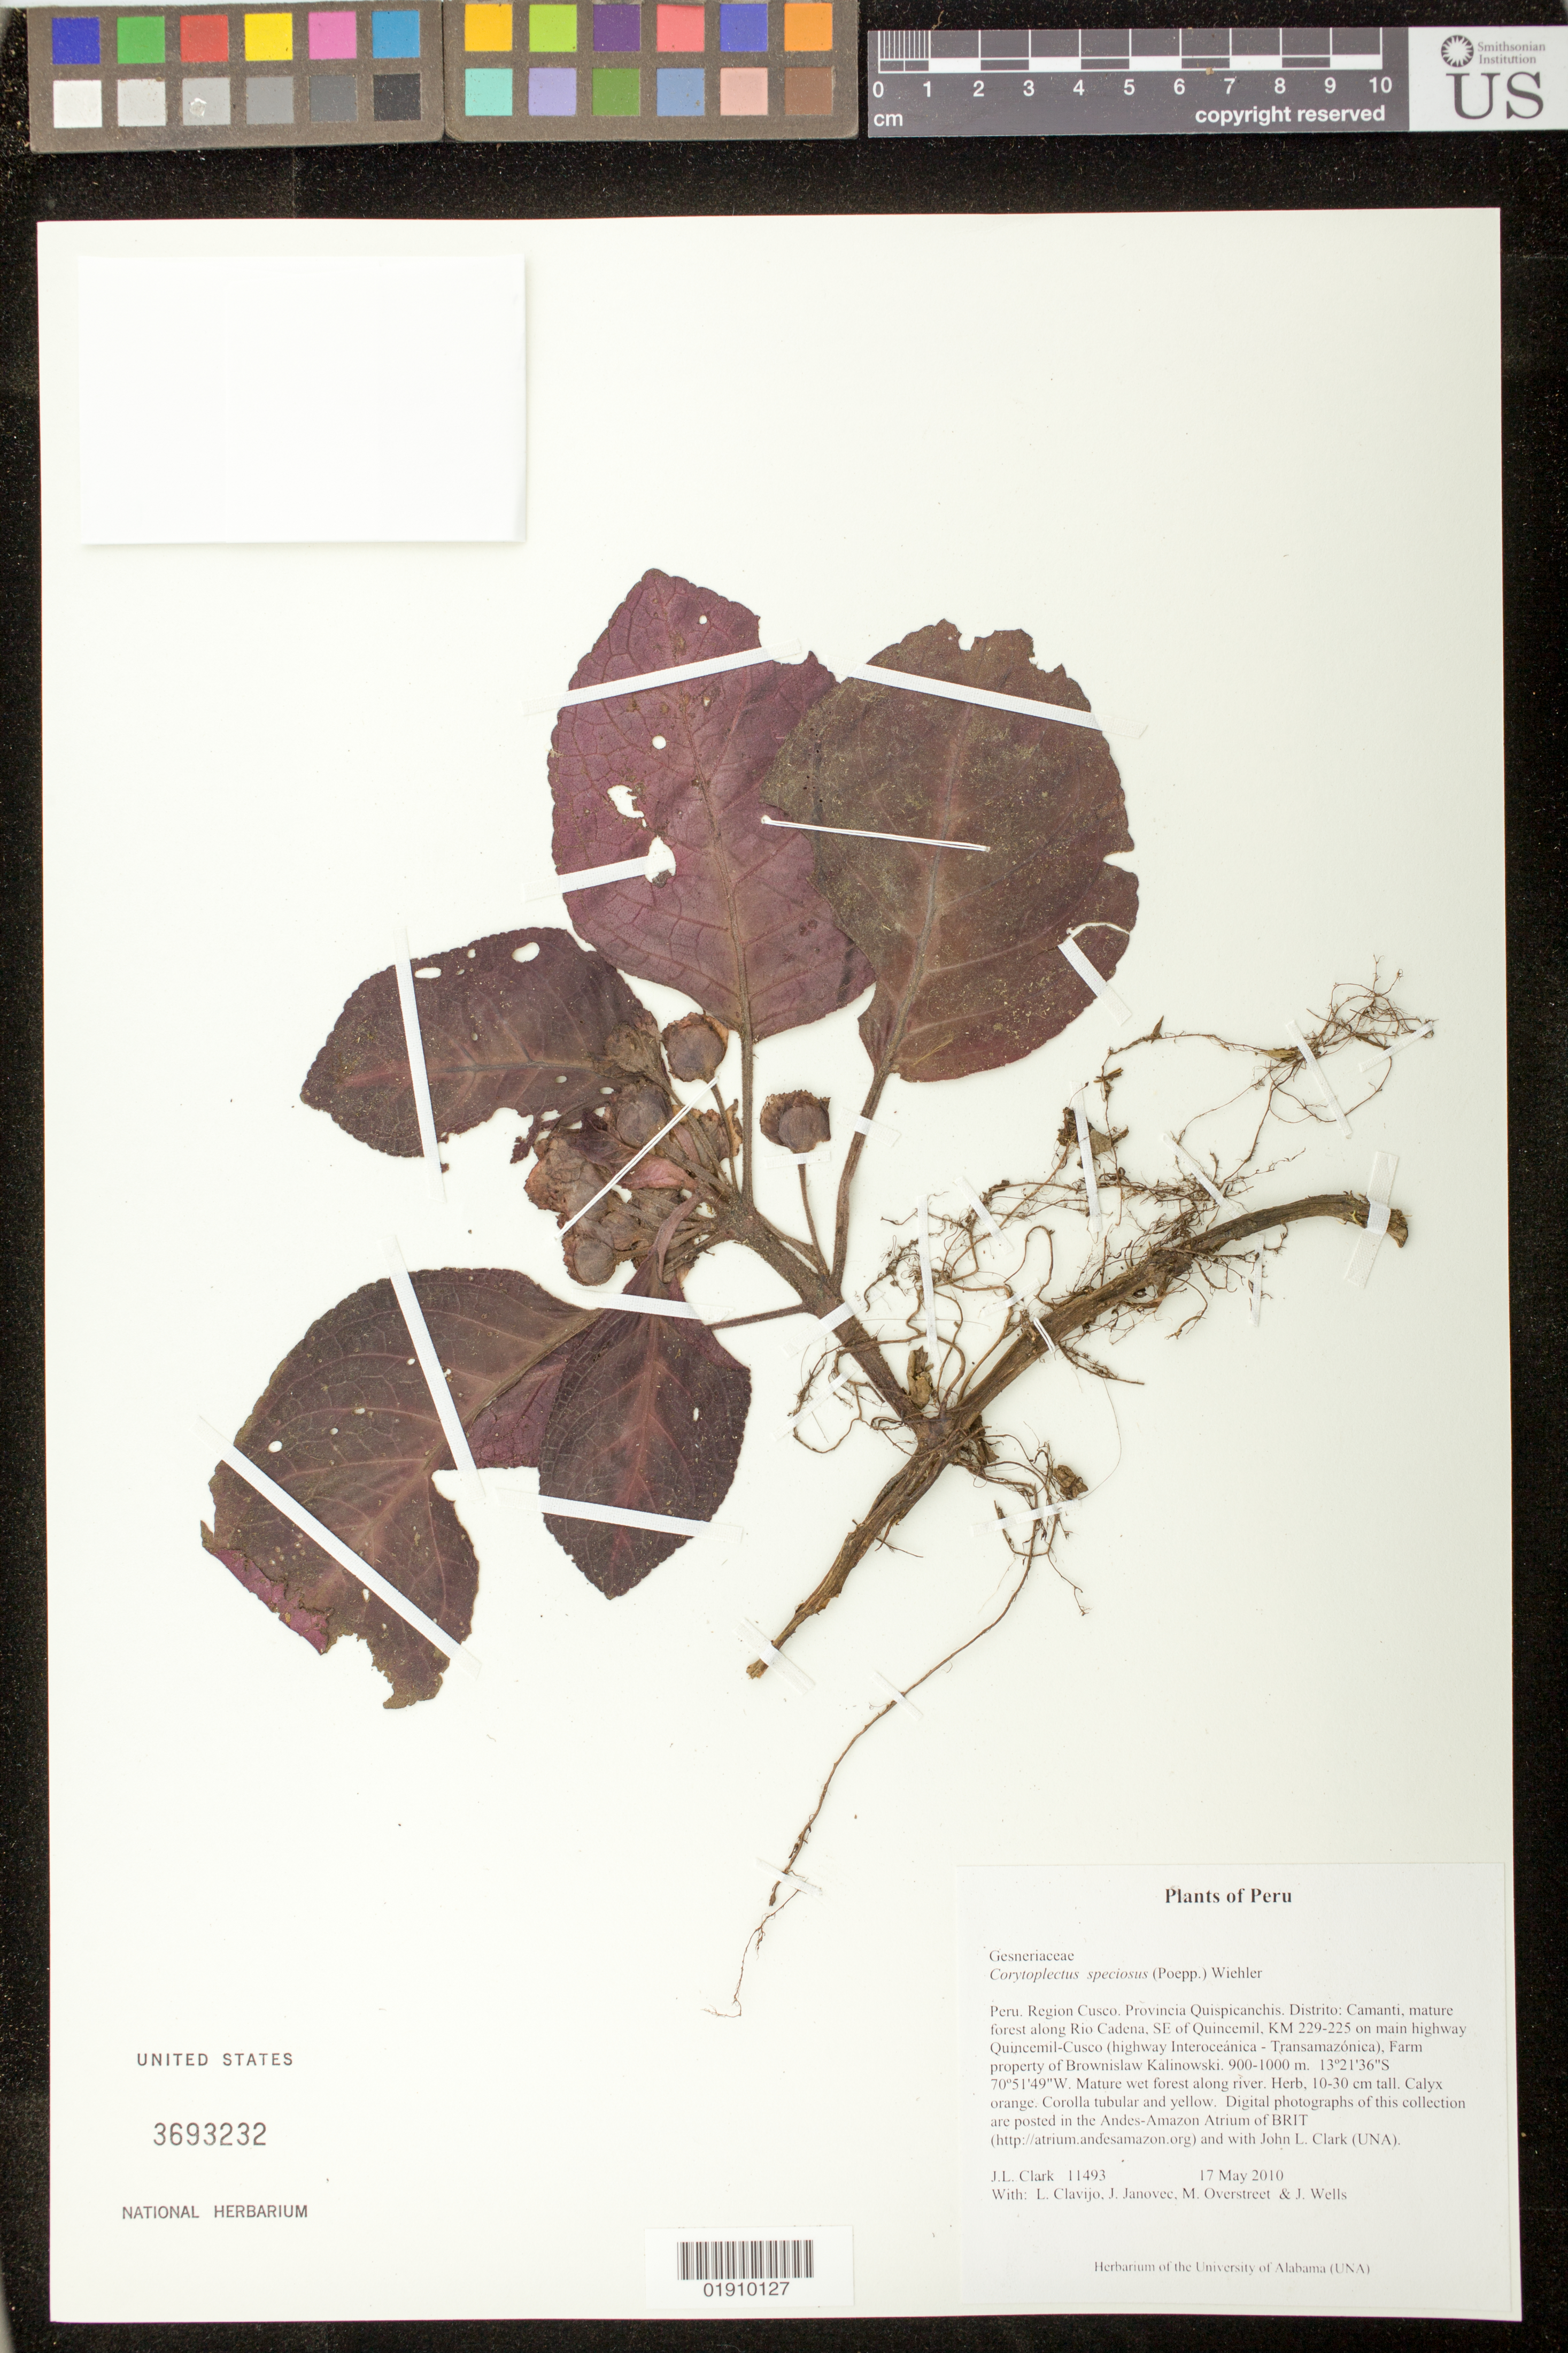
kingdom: Plantae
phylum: Tracheophyta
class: Magnoliopsida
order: Lamiales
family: Gesneriaceae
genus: Corytoplectus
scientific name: Corytoplectus speciosus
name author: (Poepp.) Wiehler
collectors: J. L. Clark, L. Clavijo, J. Janovec, M. Overstreet & J. Wells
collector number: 11493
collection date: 2010-05-17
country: Peru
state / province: Cusco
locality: Provincia Quispicanchis. Distrito: Camanti, mature forest along Rio Cadena, SE of Quincemil, KM 229-225 on main highway Quincemil-Cusco (highway Interoceánica - Transamazónica). Farm property of Brownislaw Kalinowski.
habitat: Mature wet forest along river.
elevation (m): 900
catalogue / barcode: US 3693232